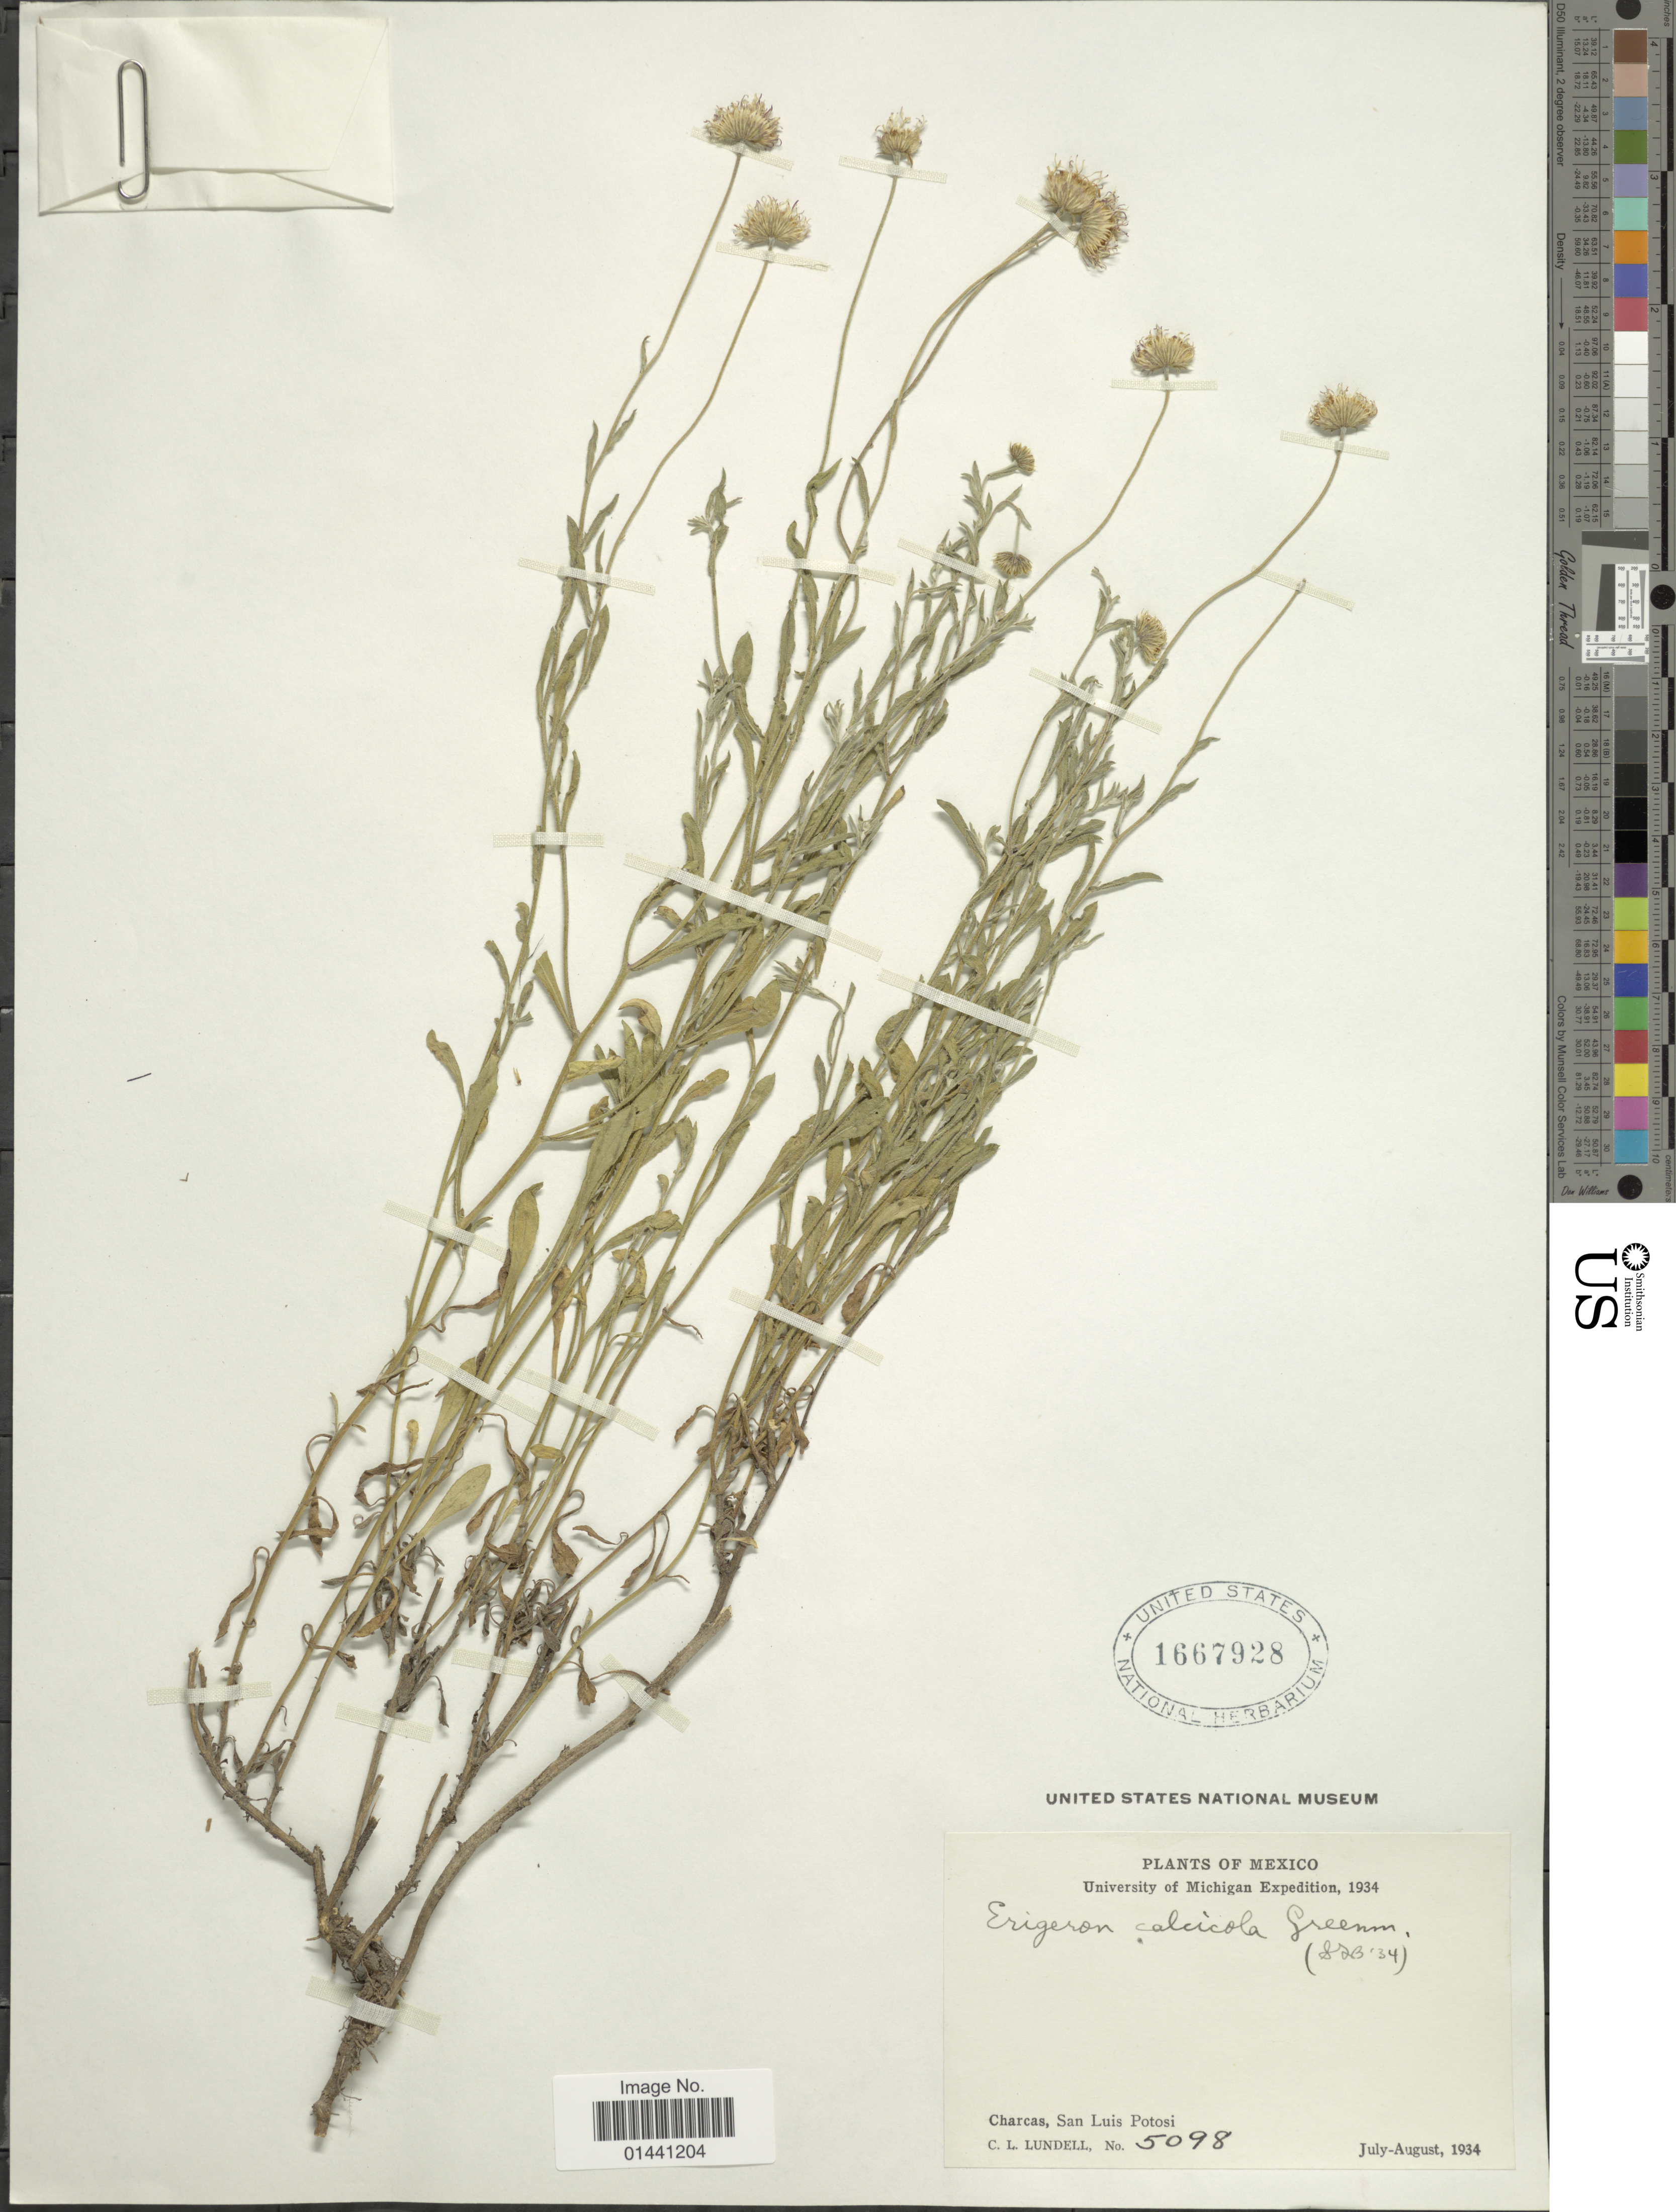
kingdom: Plantae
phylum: Tracheophyta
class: Magnoliopsida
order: Asterales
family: Asteraceae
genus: Erigeron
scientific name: Erigeron calcicola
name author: Greenm.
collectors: C. L. Lundell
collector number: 5098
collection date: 1934-07/1934-08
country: Mexico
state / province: San Luis Potosí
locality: Charcas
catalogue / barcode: US 1667928